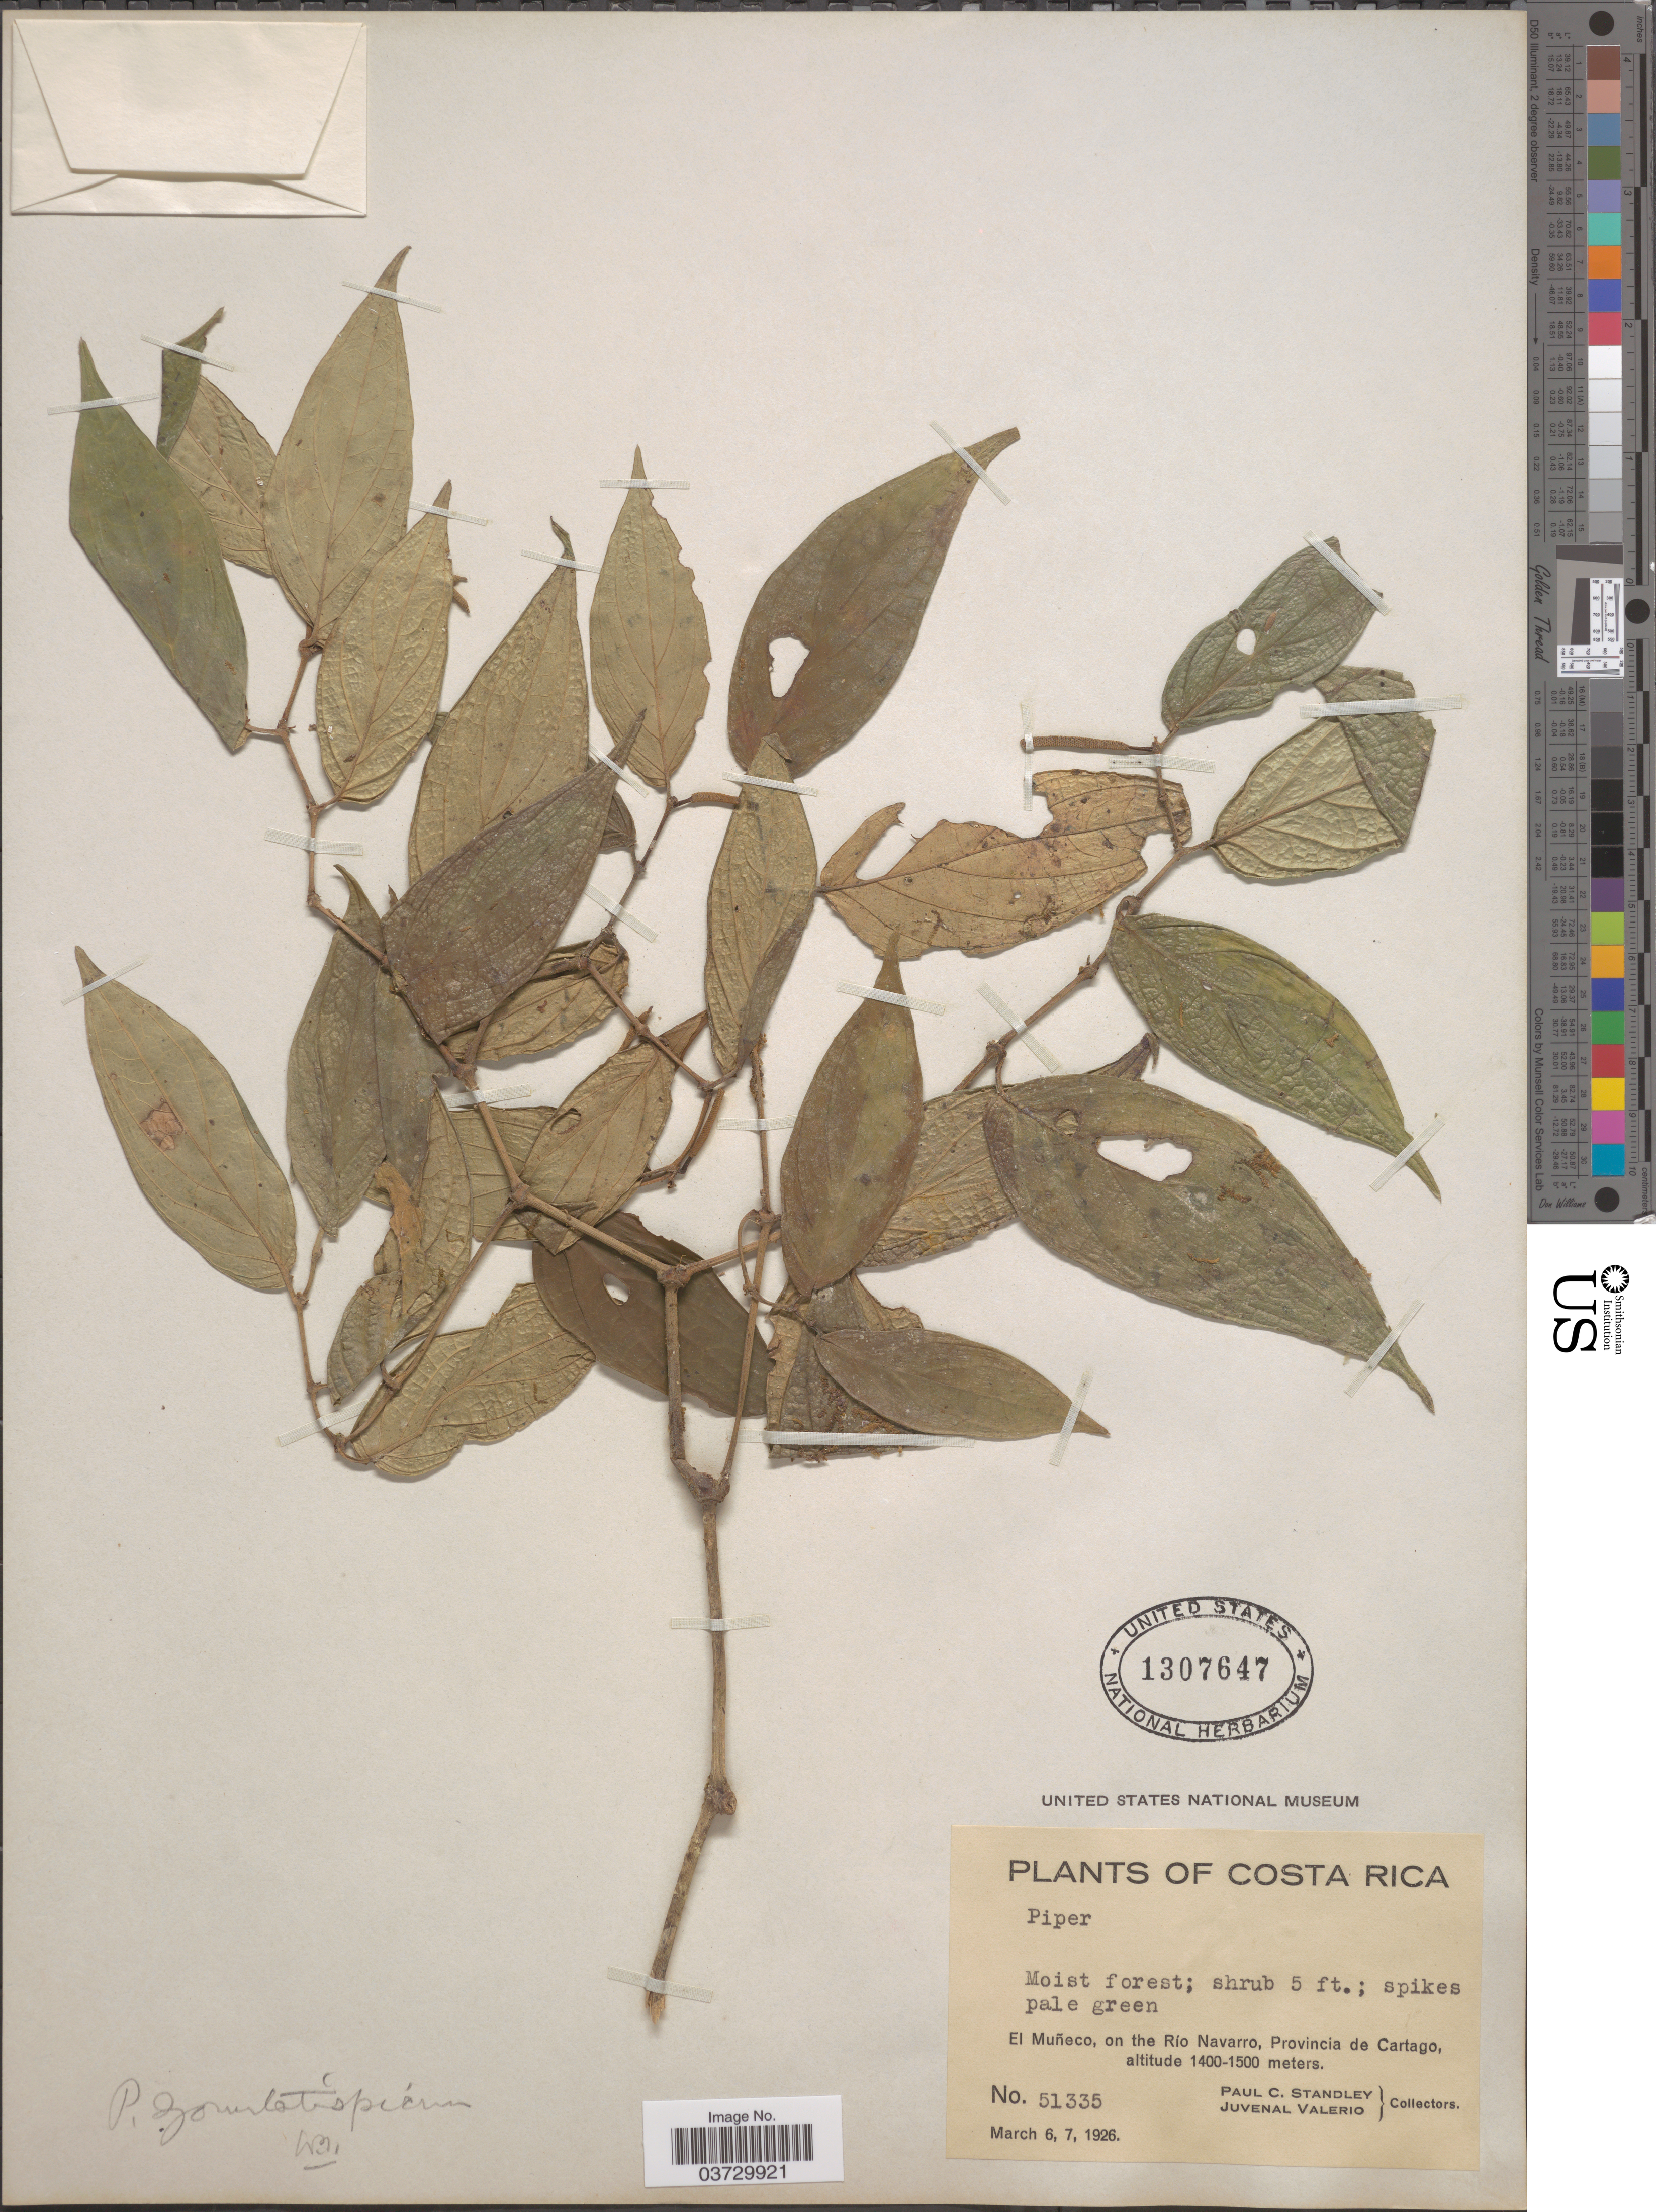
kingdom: Plantae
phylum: Tracheophyta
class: Magnoliopsida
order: Piperales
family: Piperaceae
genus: Piper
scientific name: Piper zonulatispicum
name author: Trel.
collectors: P. C. Standley & J. Valerio R.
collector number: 51335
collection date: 1926-03-06/1926-03-07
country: Costa Rica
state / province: Cartago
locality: El Muñeco, on the Río Navarro.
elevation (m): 1400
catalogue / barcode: US 1307647